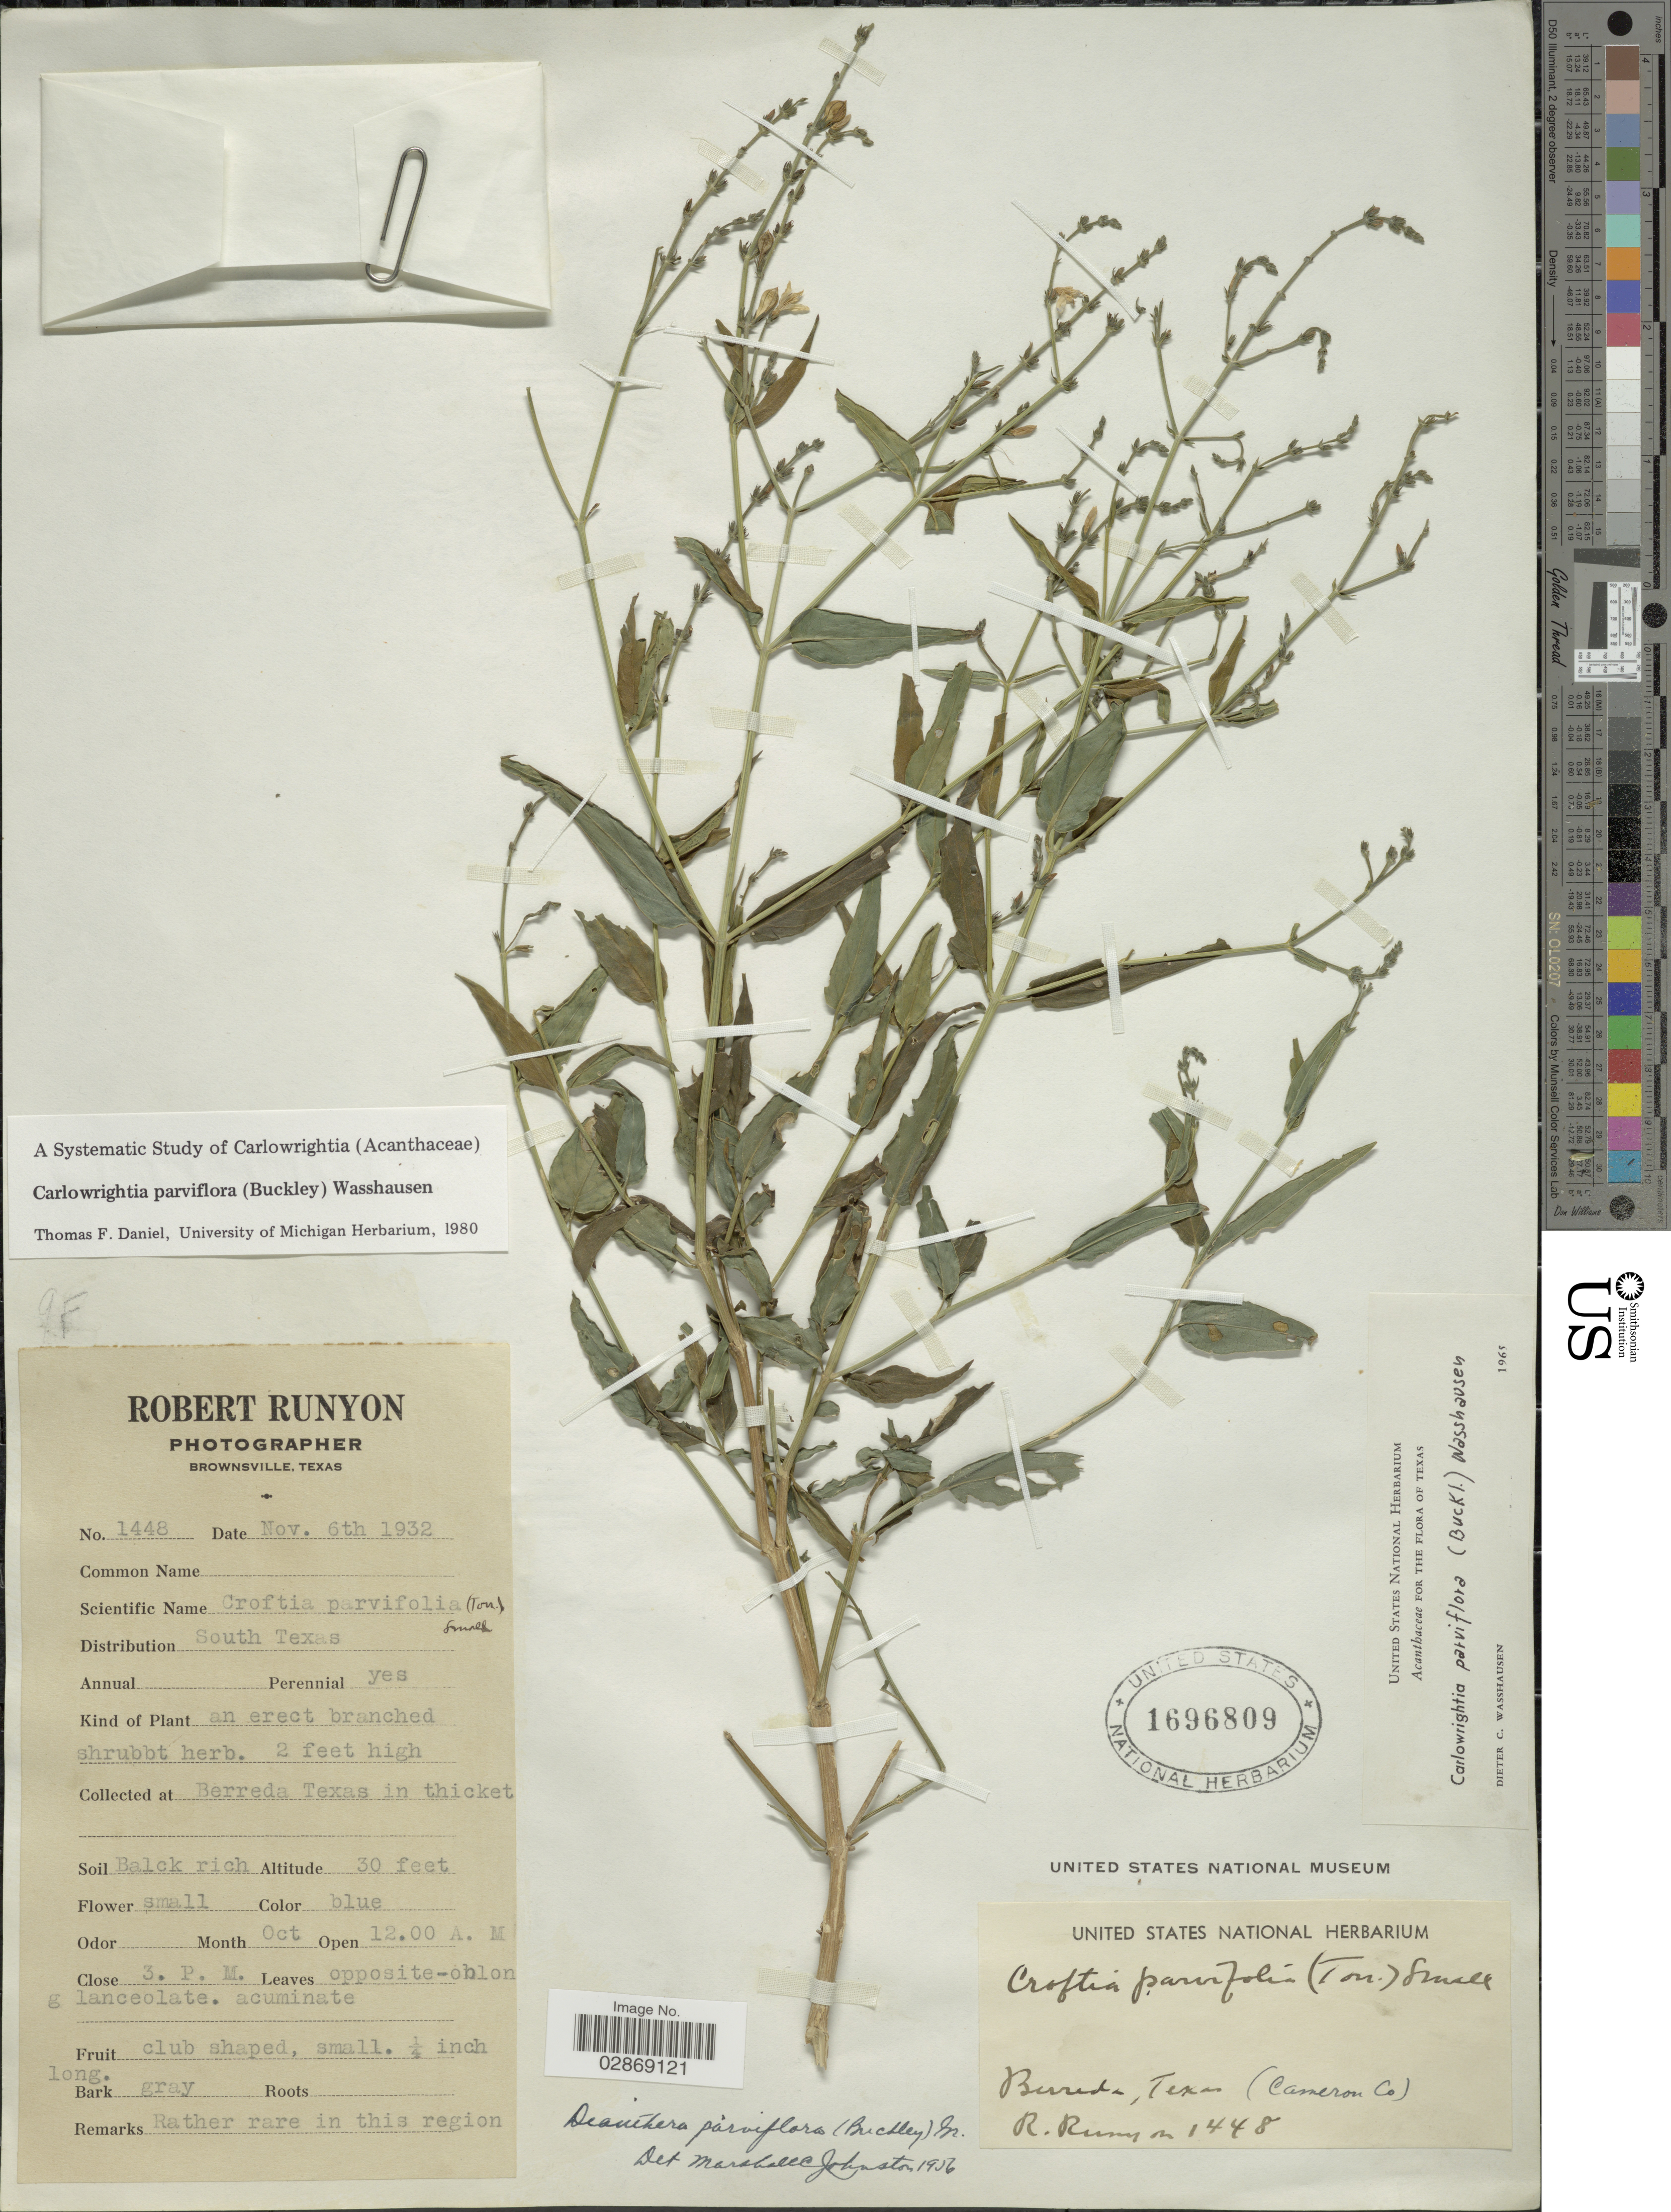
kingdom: Plantae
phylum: Tracheophyta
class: Magnoliopsida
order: Lamiales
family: Acanthaceae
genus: Carlowrightia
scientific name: Carlowrightia parvifolia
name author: Brandegee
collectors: R. Runyon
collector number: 1448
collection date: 1932-11-06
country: United States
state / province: Texas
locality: Berreda, in thicket.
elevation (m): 9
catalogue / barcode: US 1696809